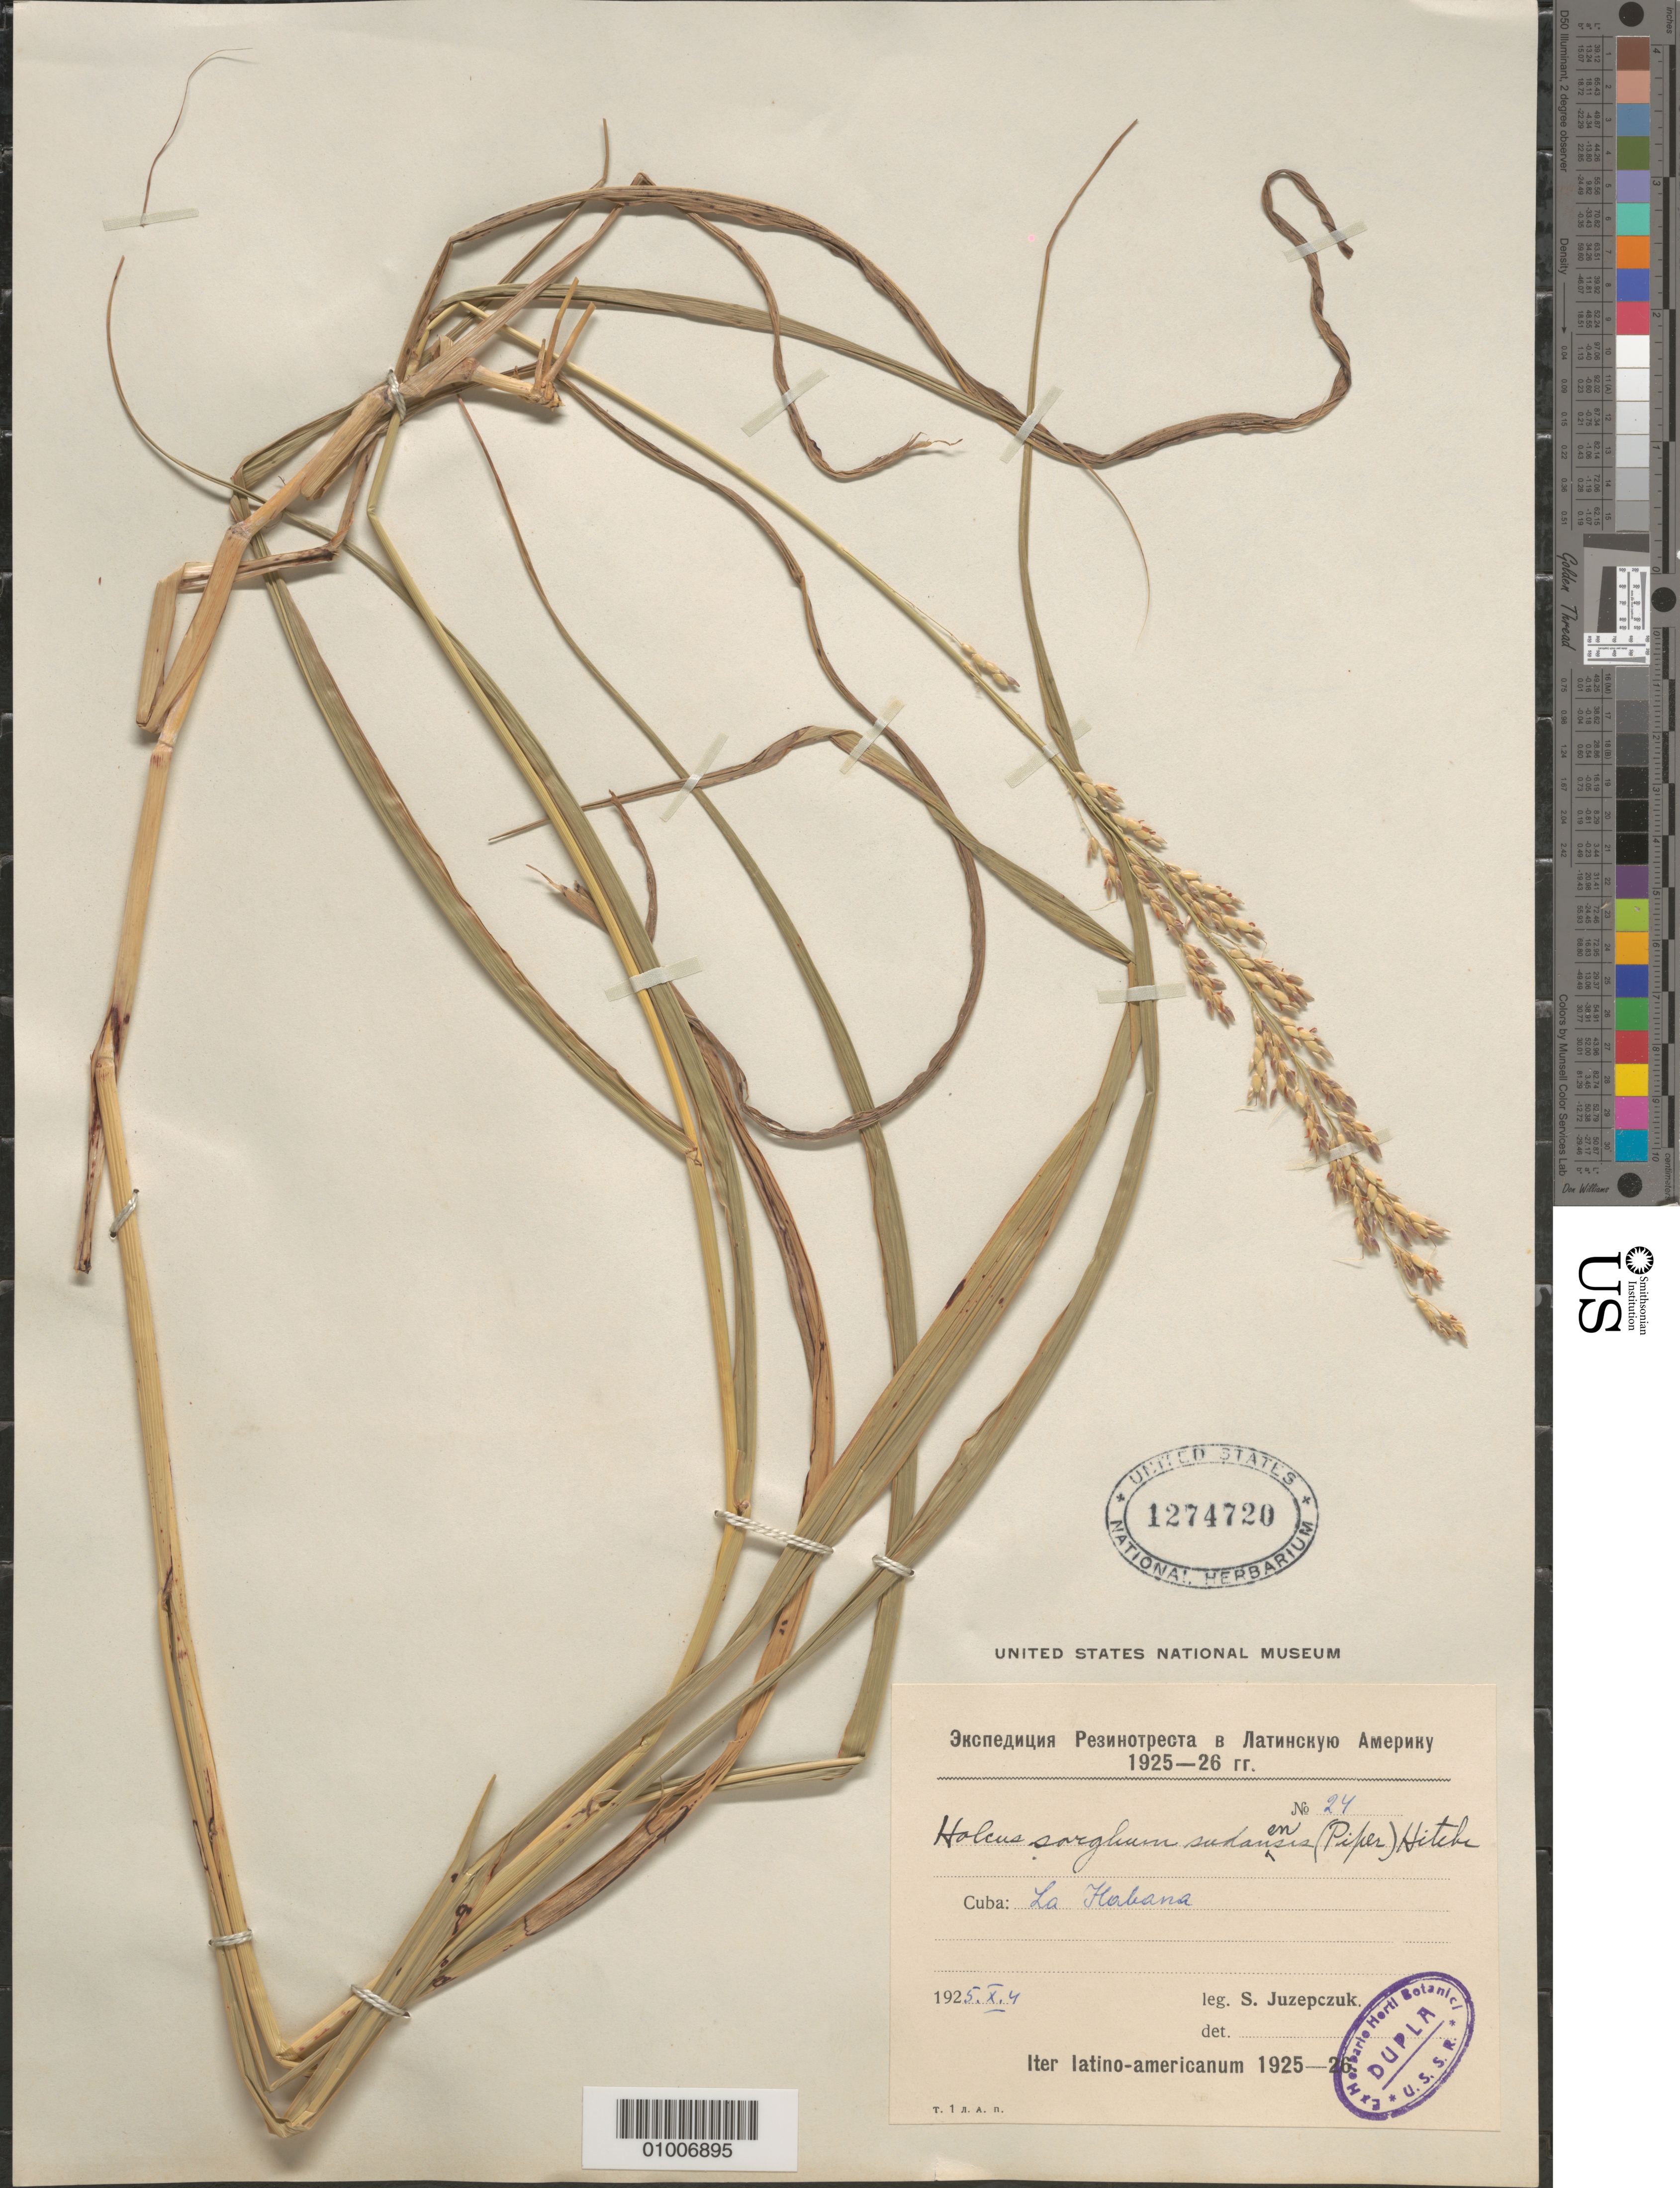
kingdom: Plantae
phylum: Tracheophyta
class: Liliopsida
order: Poales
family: Poaceae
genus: Sorghum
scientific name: Sorghum bicolor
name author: (L.) Moench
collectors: S. V. Juzepczuk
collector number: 24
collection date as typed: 04 Oct 1925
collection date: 1925-10-04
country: Cuba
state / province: La Habana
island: Cuba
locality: La Habana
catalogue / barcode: US 1274720